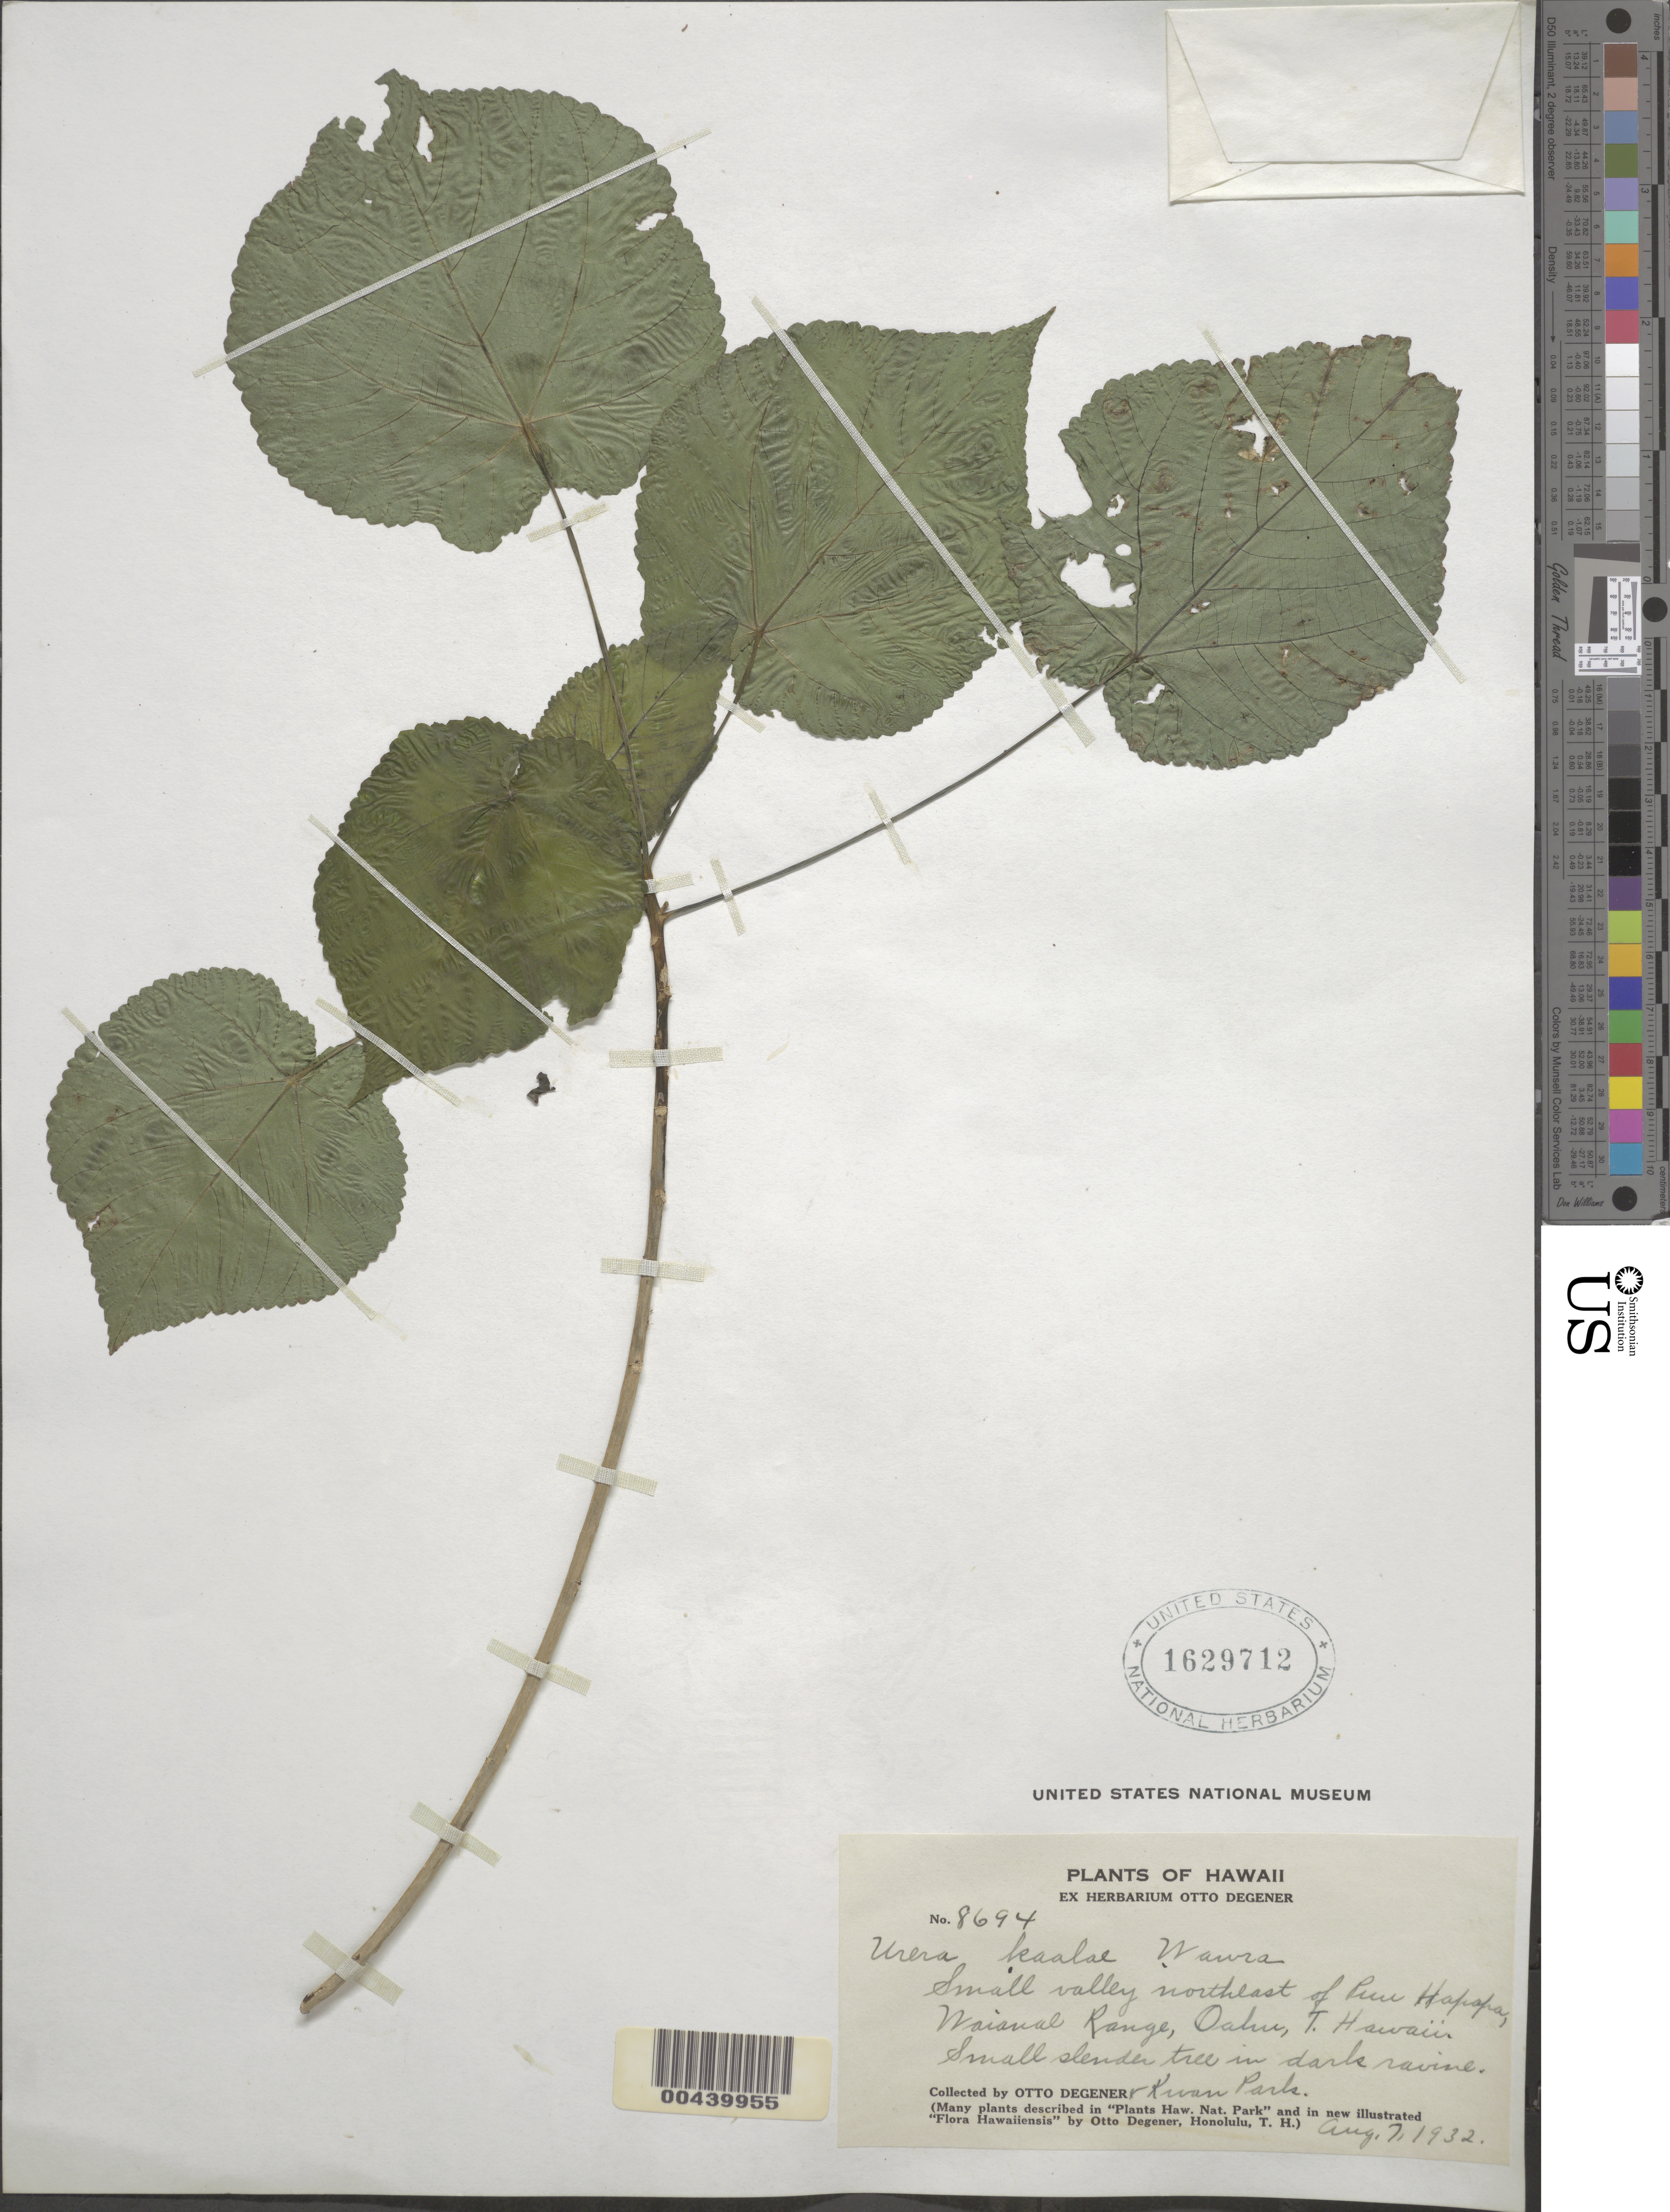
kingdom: Plantae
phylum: Tracheophyta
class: Magnoliopsida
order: Rosales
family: Urticaceae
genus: Urera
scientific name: Urera kaalae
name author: Wawra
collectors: O. Degener & K. Park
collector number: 8694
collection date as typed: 7 Aug 1932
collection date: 1932-08-07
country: United States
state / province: Hawaii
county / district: Honolulu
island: Oahu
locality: Small valley NE of Puu Hapapa, Waianae Range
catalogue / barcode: US 1629712